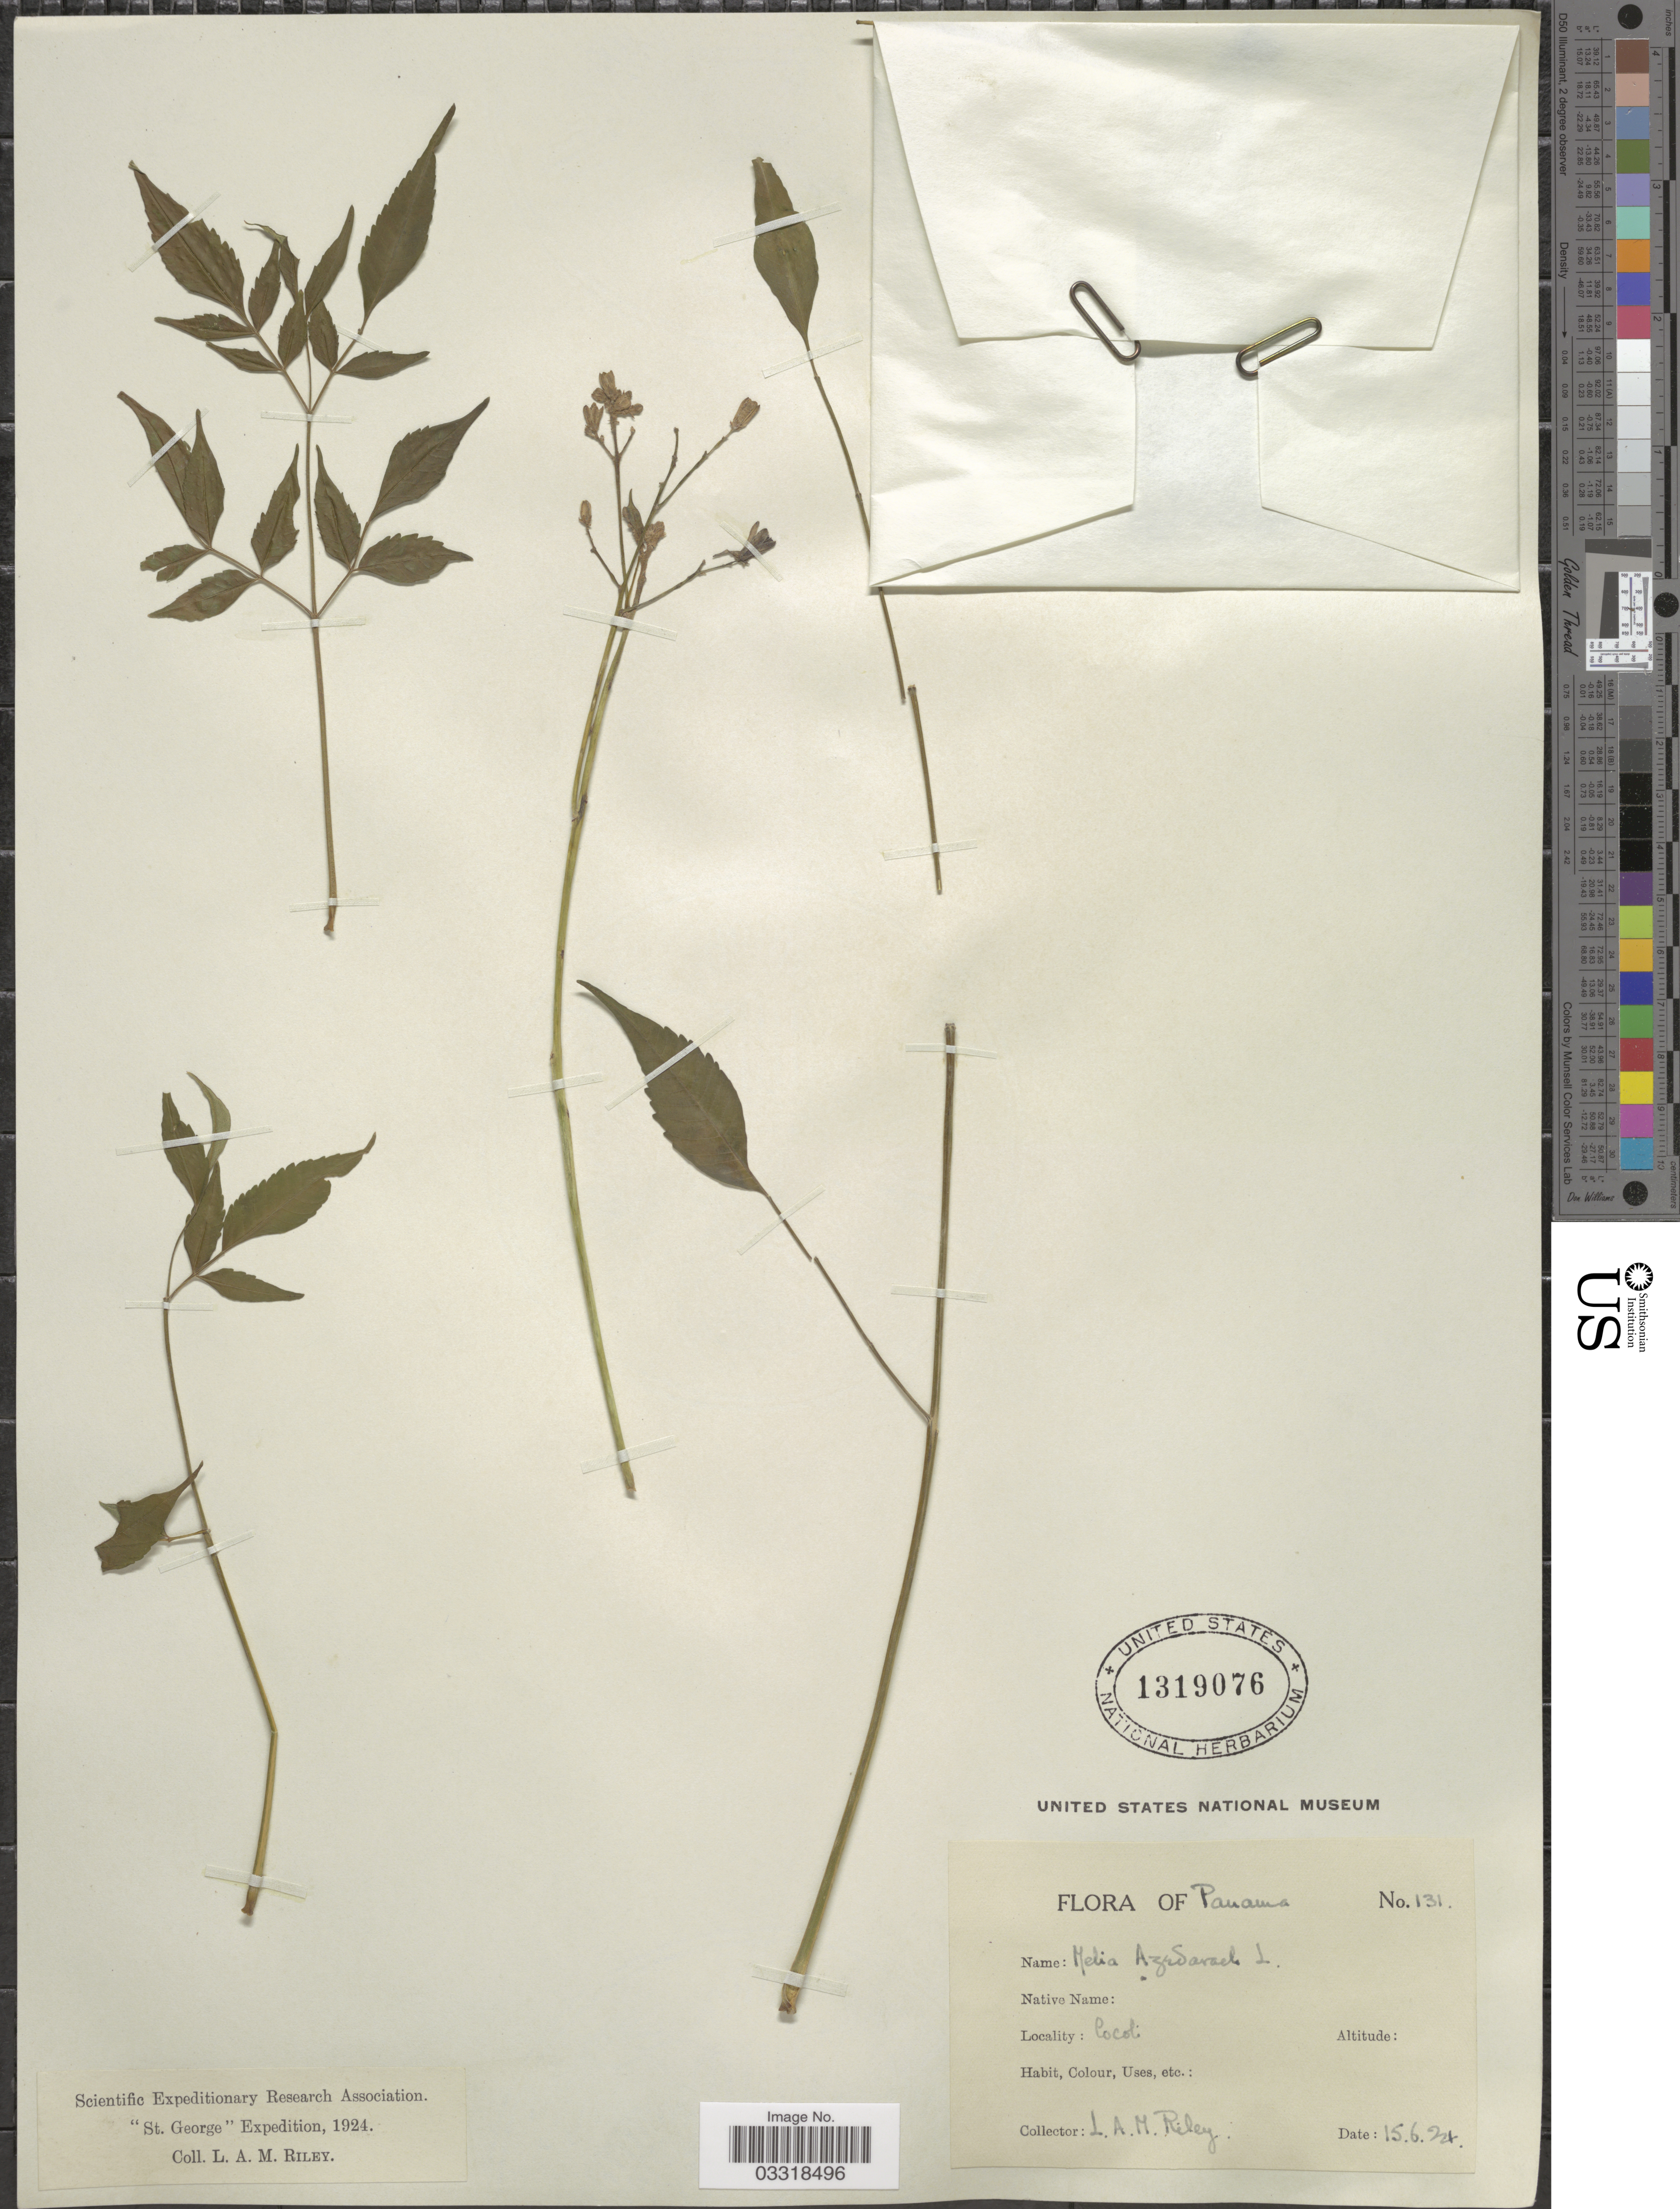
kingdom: Plantae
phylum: Tracheophyta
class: Magnoliopsida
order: Sapindales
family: Meliaceae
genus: Melia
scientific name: Melia azedarach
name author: L.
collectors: L. A. M. Riley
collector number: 131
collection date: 1924-06-15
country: Panama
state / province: Panamá Oeste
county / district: Canal Zone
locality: Cocoli. "St. George". [unsure placement]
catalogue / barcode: US 1319076